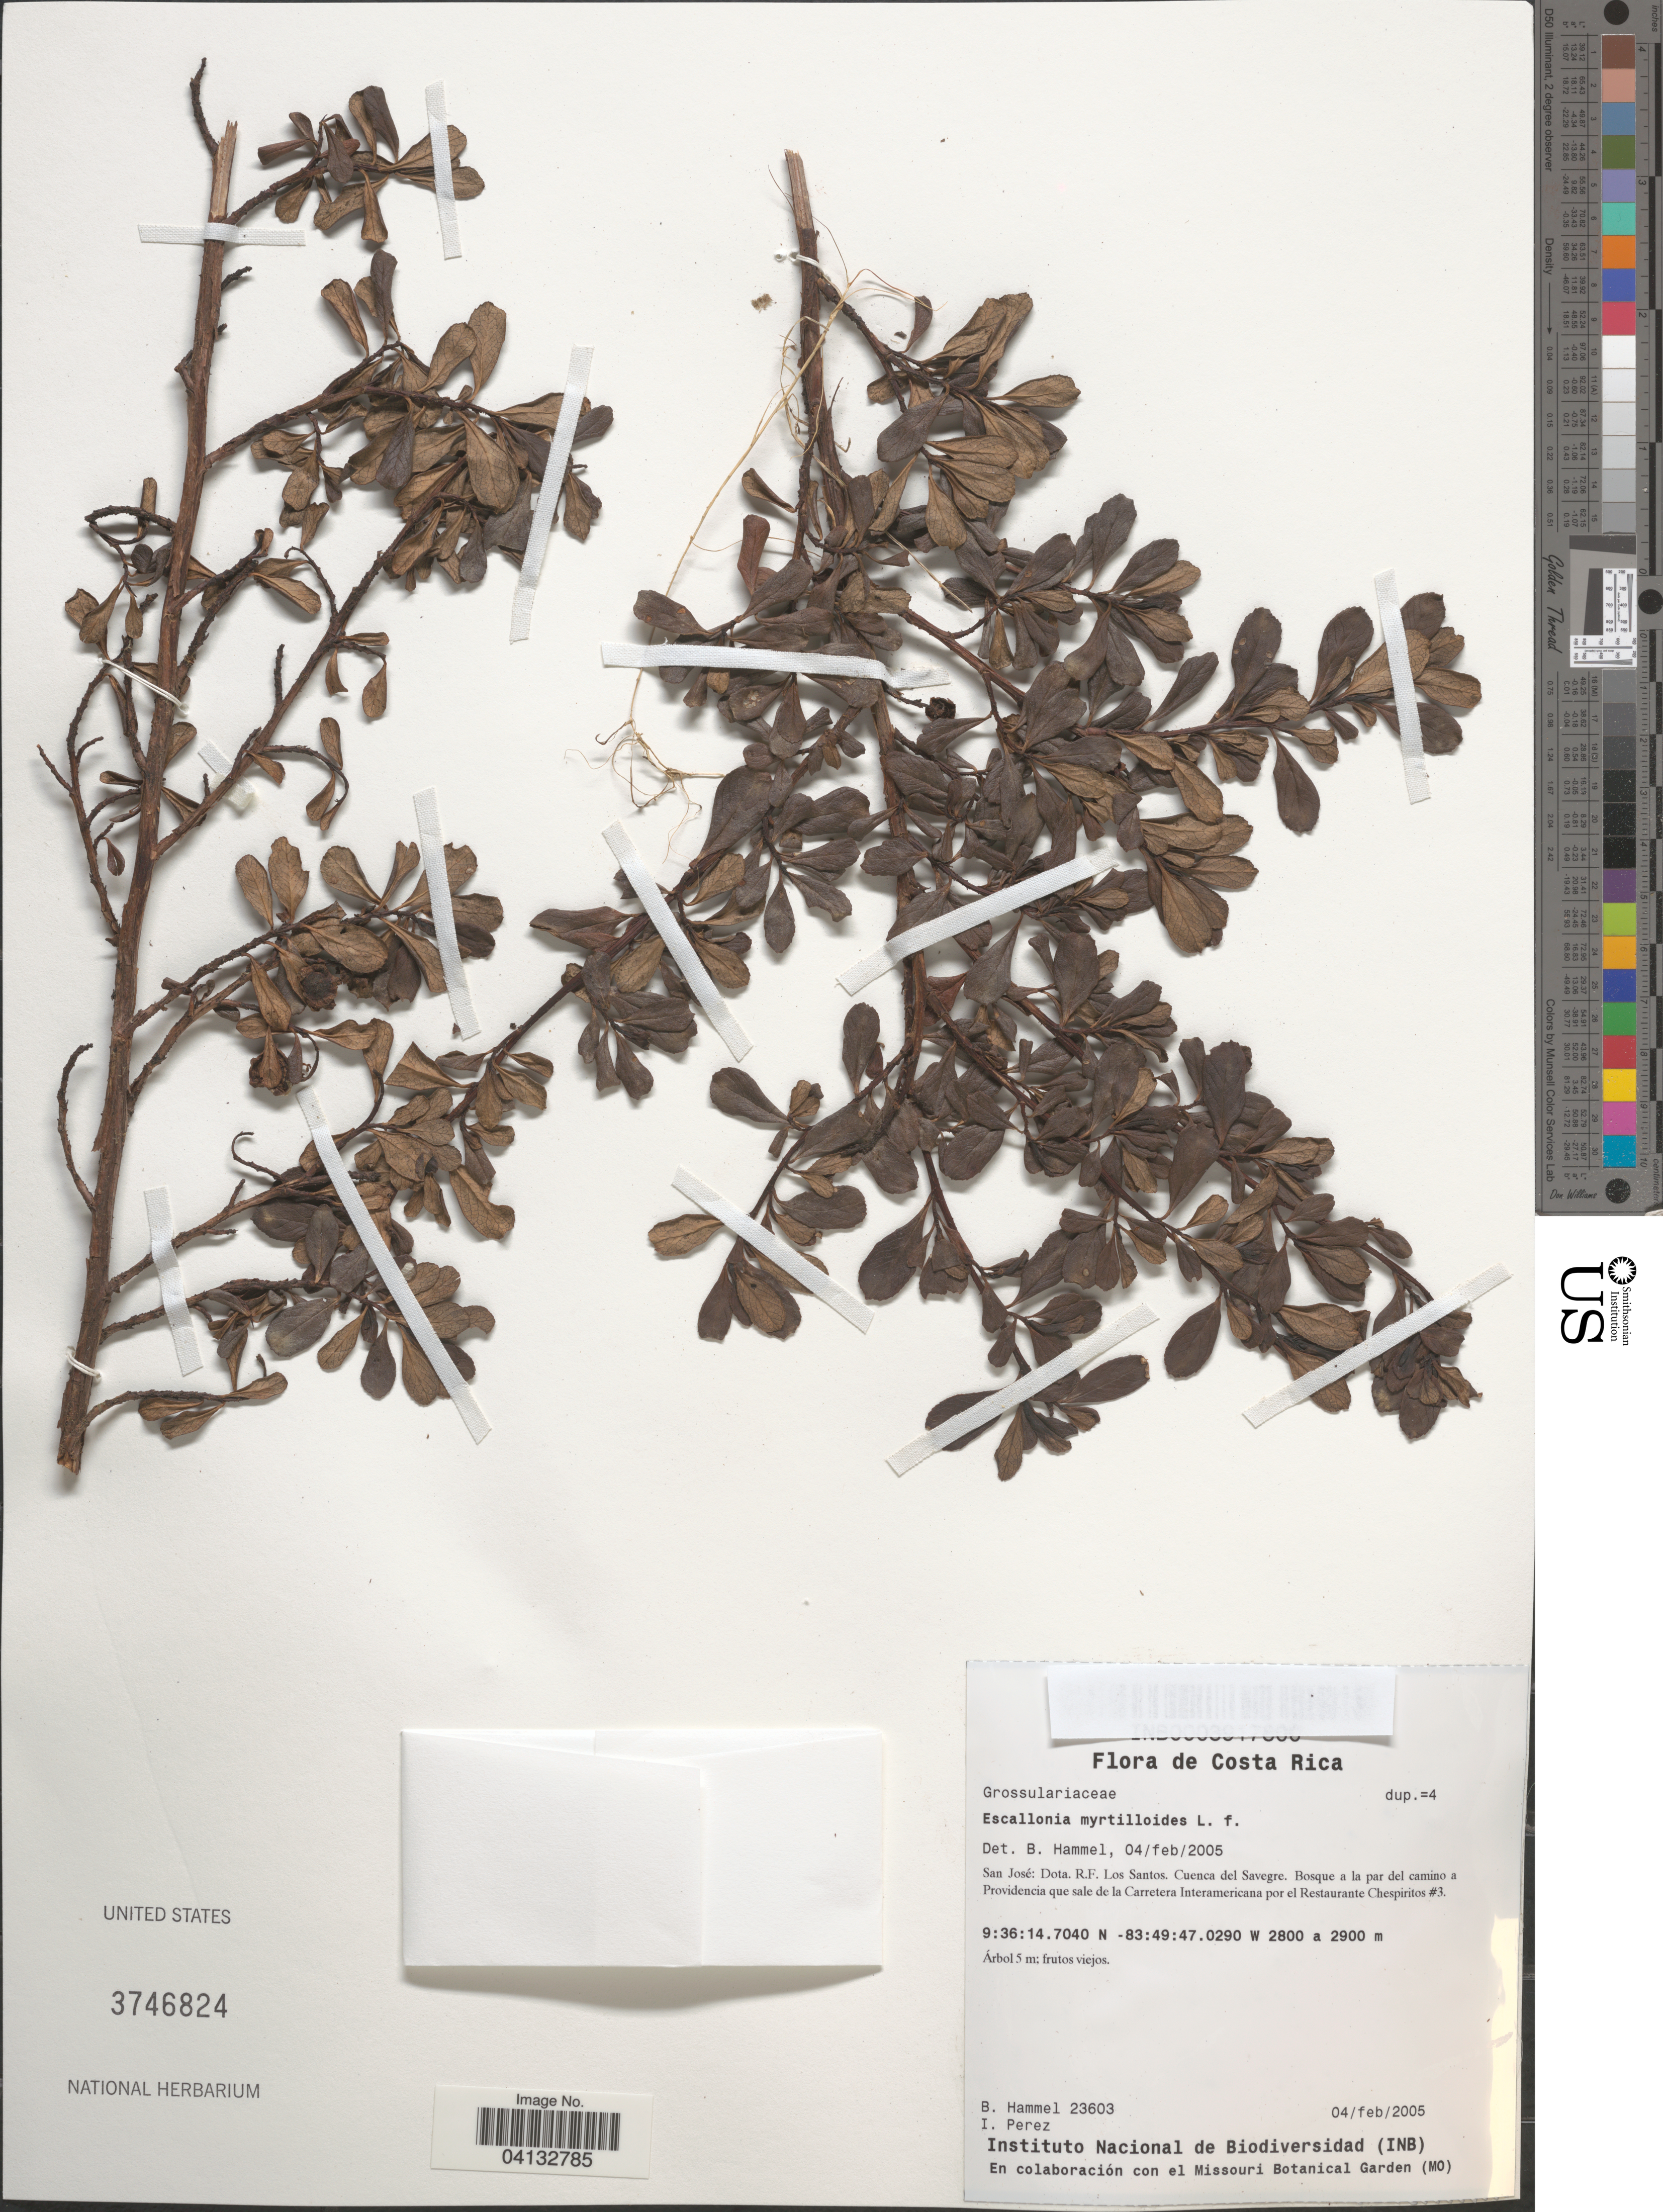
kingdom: Plantae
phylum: Tracheophyta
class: Magnoliopsida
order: Escalloniales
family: Escalloniaceae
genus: Escallonia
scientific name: Escallonia myrtilloides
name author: L. f.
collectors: B. Hammel & I. Pérez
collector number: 23603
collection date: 2005-02-04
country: Costa Rica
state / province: San José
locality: Dota. R.F. Los Santos. Cuenca del Savage. Bosque a la par del camino a Providencia que sale de la Carretera Interamericana por el Restaurante Chespiritos #3.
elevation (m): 2800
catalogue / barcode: US 3746824